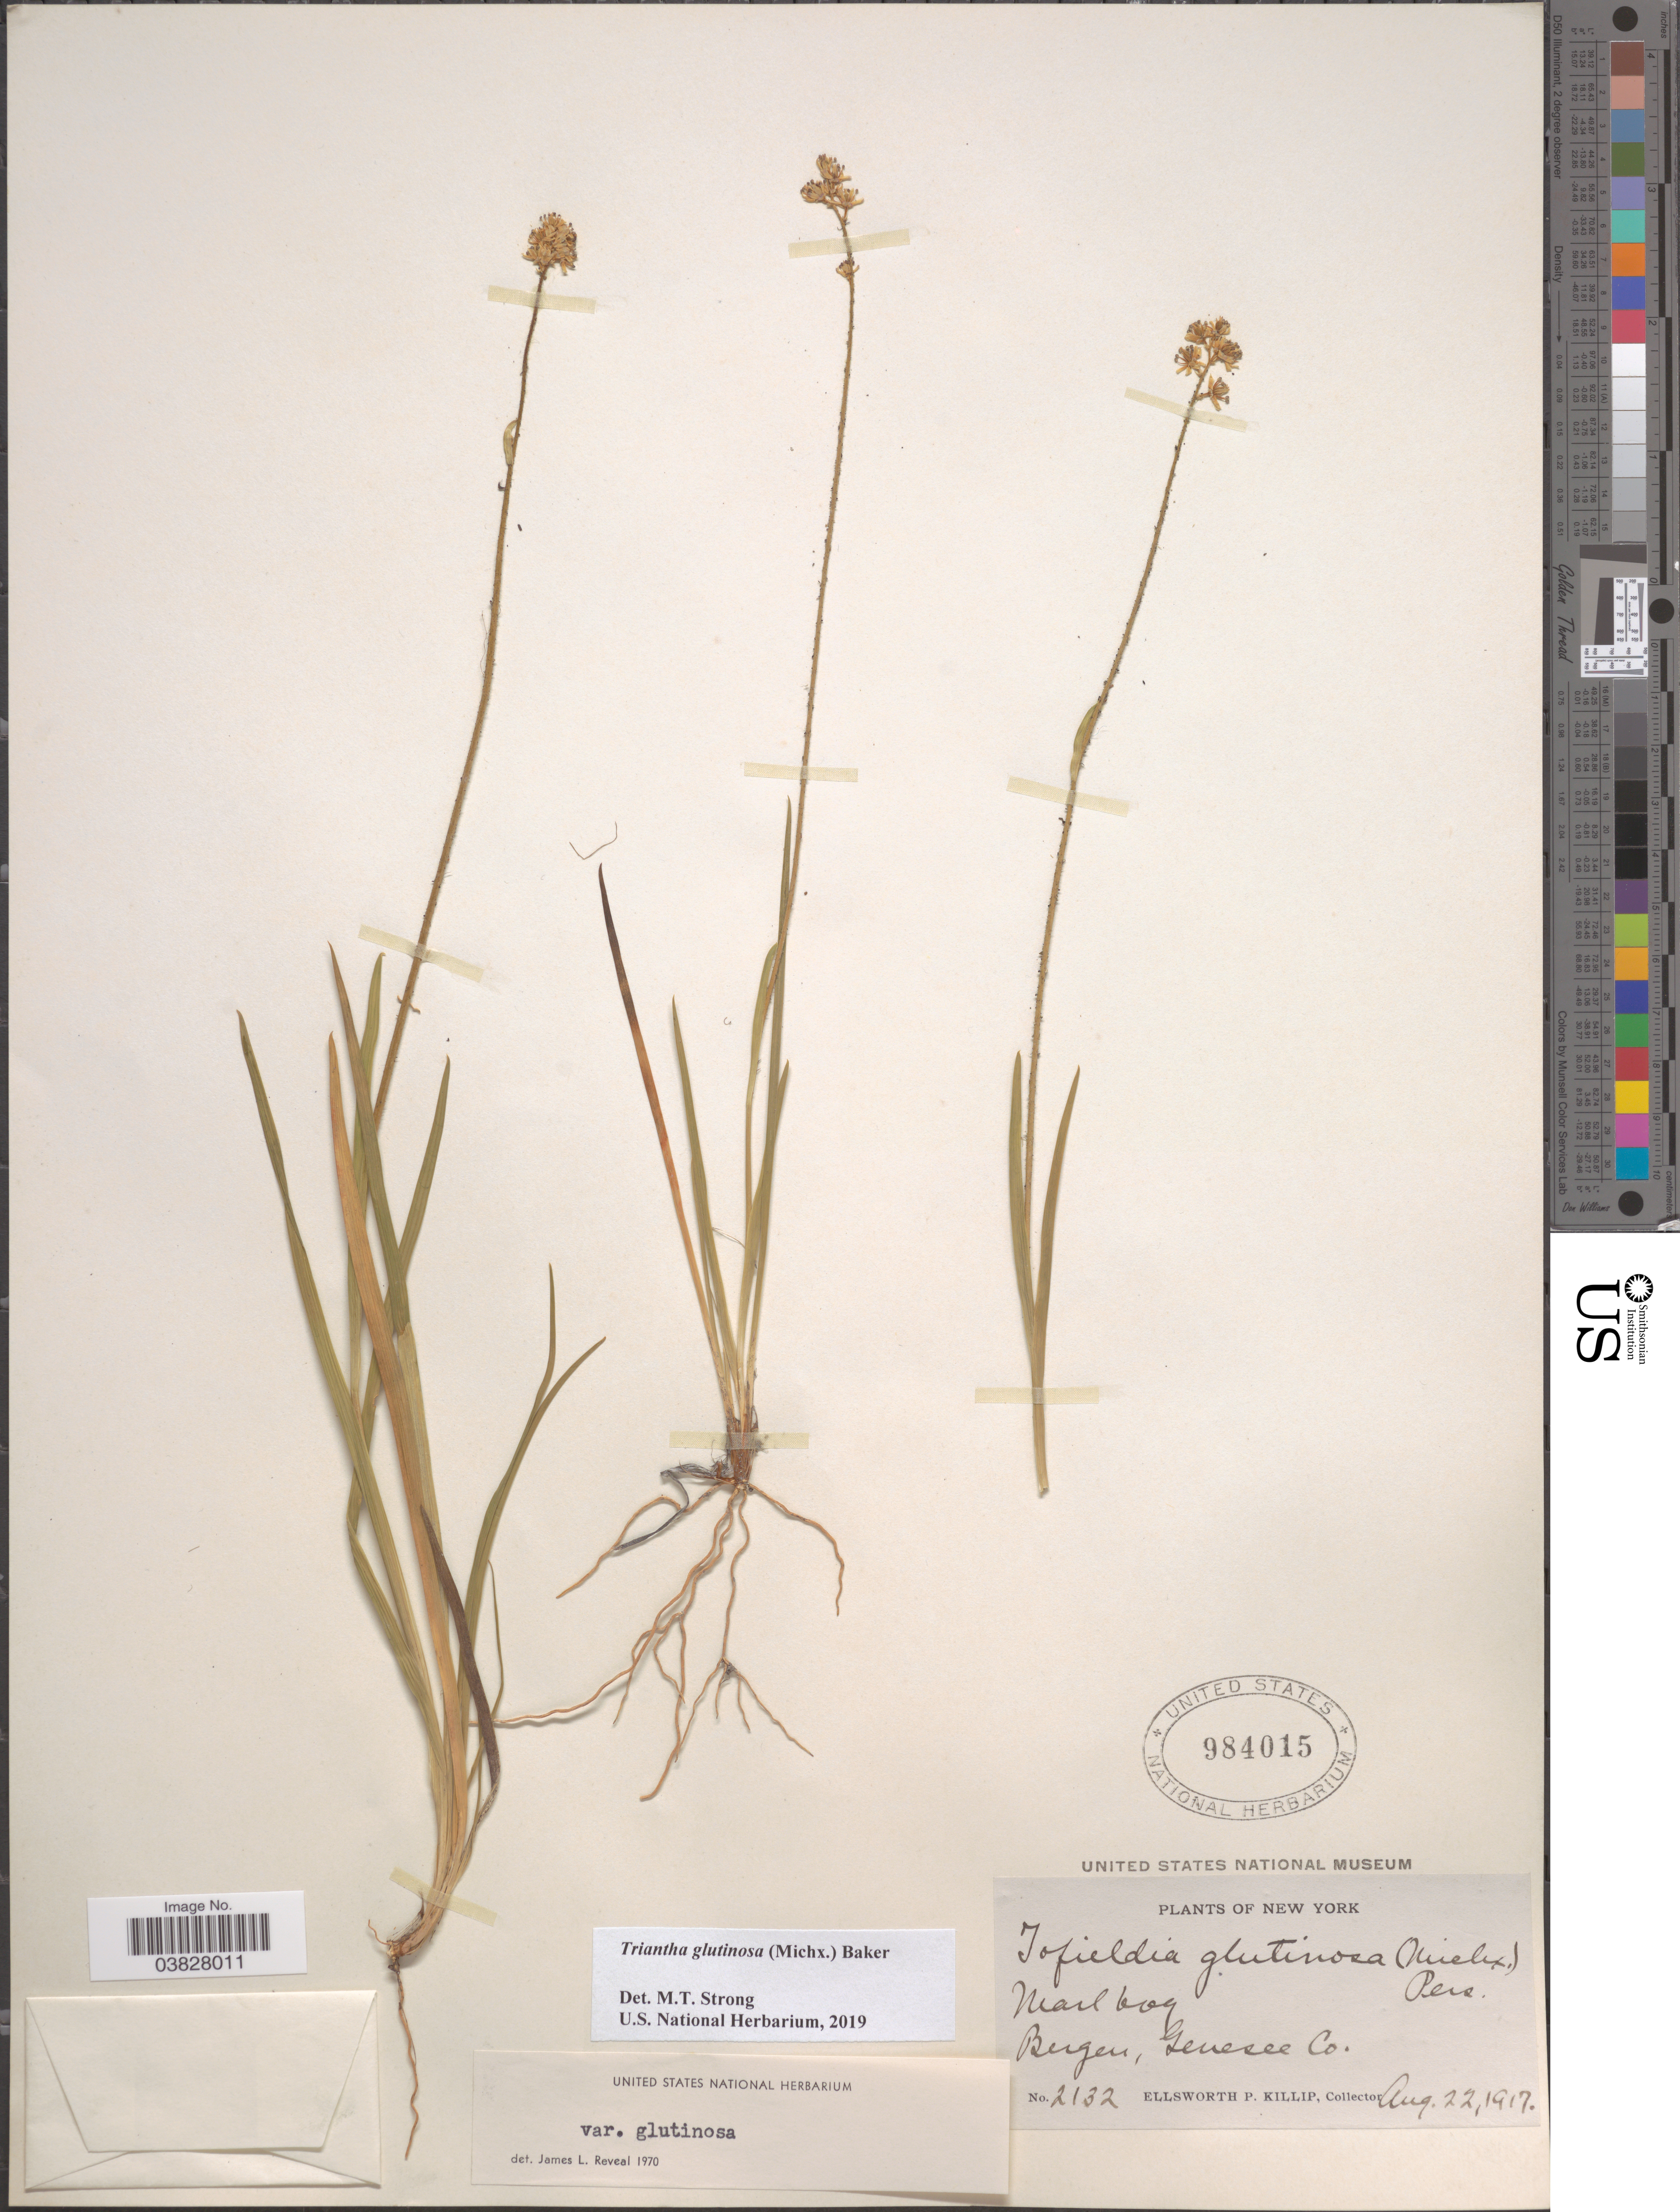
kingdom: Plantae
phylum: Tracheophyta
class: Liliopsida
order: Alismatales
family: Tofieldiaceae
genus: Triantha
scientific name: Triantha glutinosa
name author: (Michx.) Baker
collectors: E. P. Killip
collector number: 2132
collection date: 1917-08-22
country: United States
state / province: New York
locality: Marl bog. Bergen, Genesee Co.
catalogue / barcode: US 984015